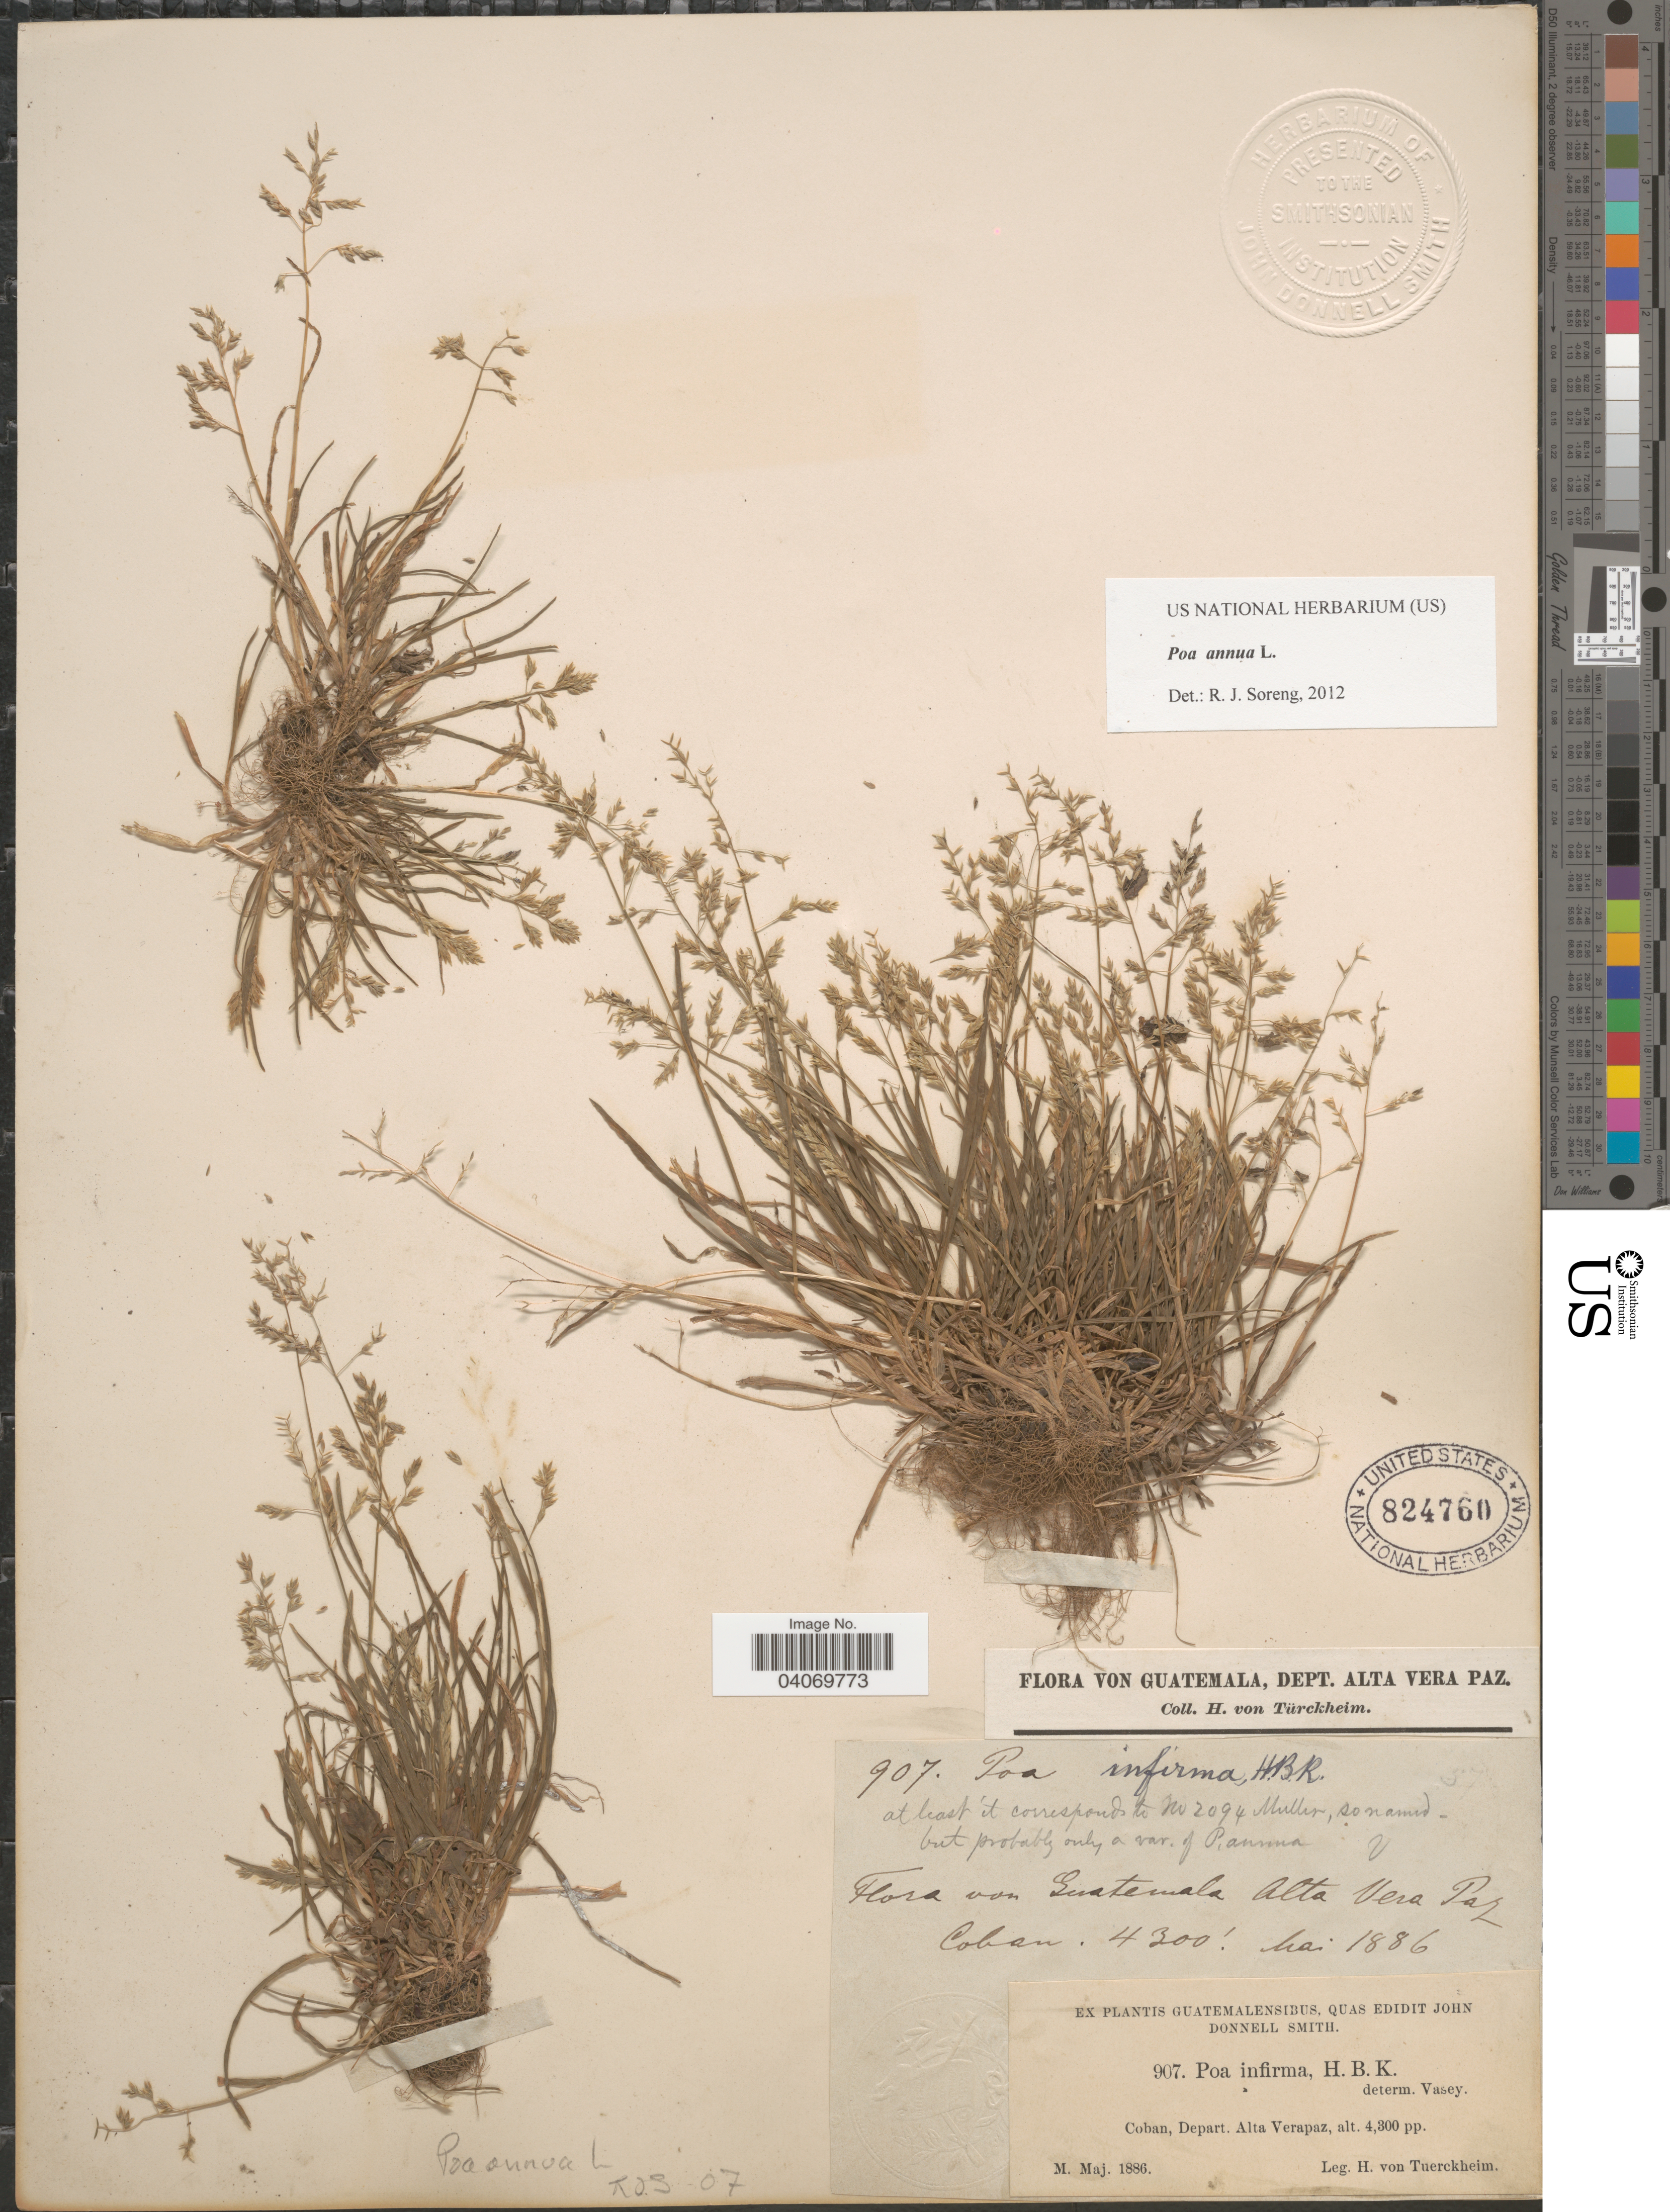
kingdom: Plantae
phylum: Tracheophyta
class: Liliopsida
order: Poales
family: Poaceae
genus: Poa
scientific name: Poa annua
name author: L.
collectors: H. von Tuerckheim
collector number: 907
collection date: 1886-05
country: Guatemala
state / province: Alta Verapaz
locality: Coban, Depart. Alta Verapaz.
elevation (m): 1311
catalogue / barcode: US 824760